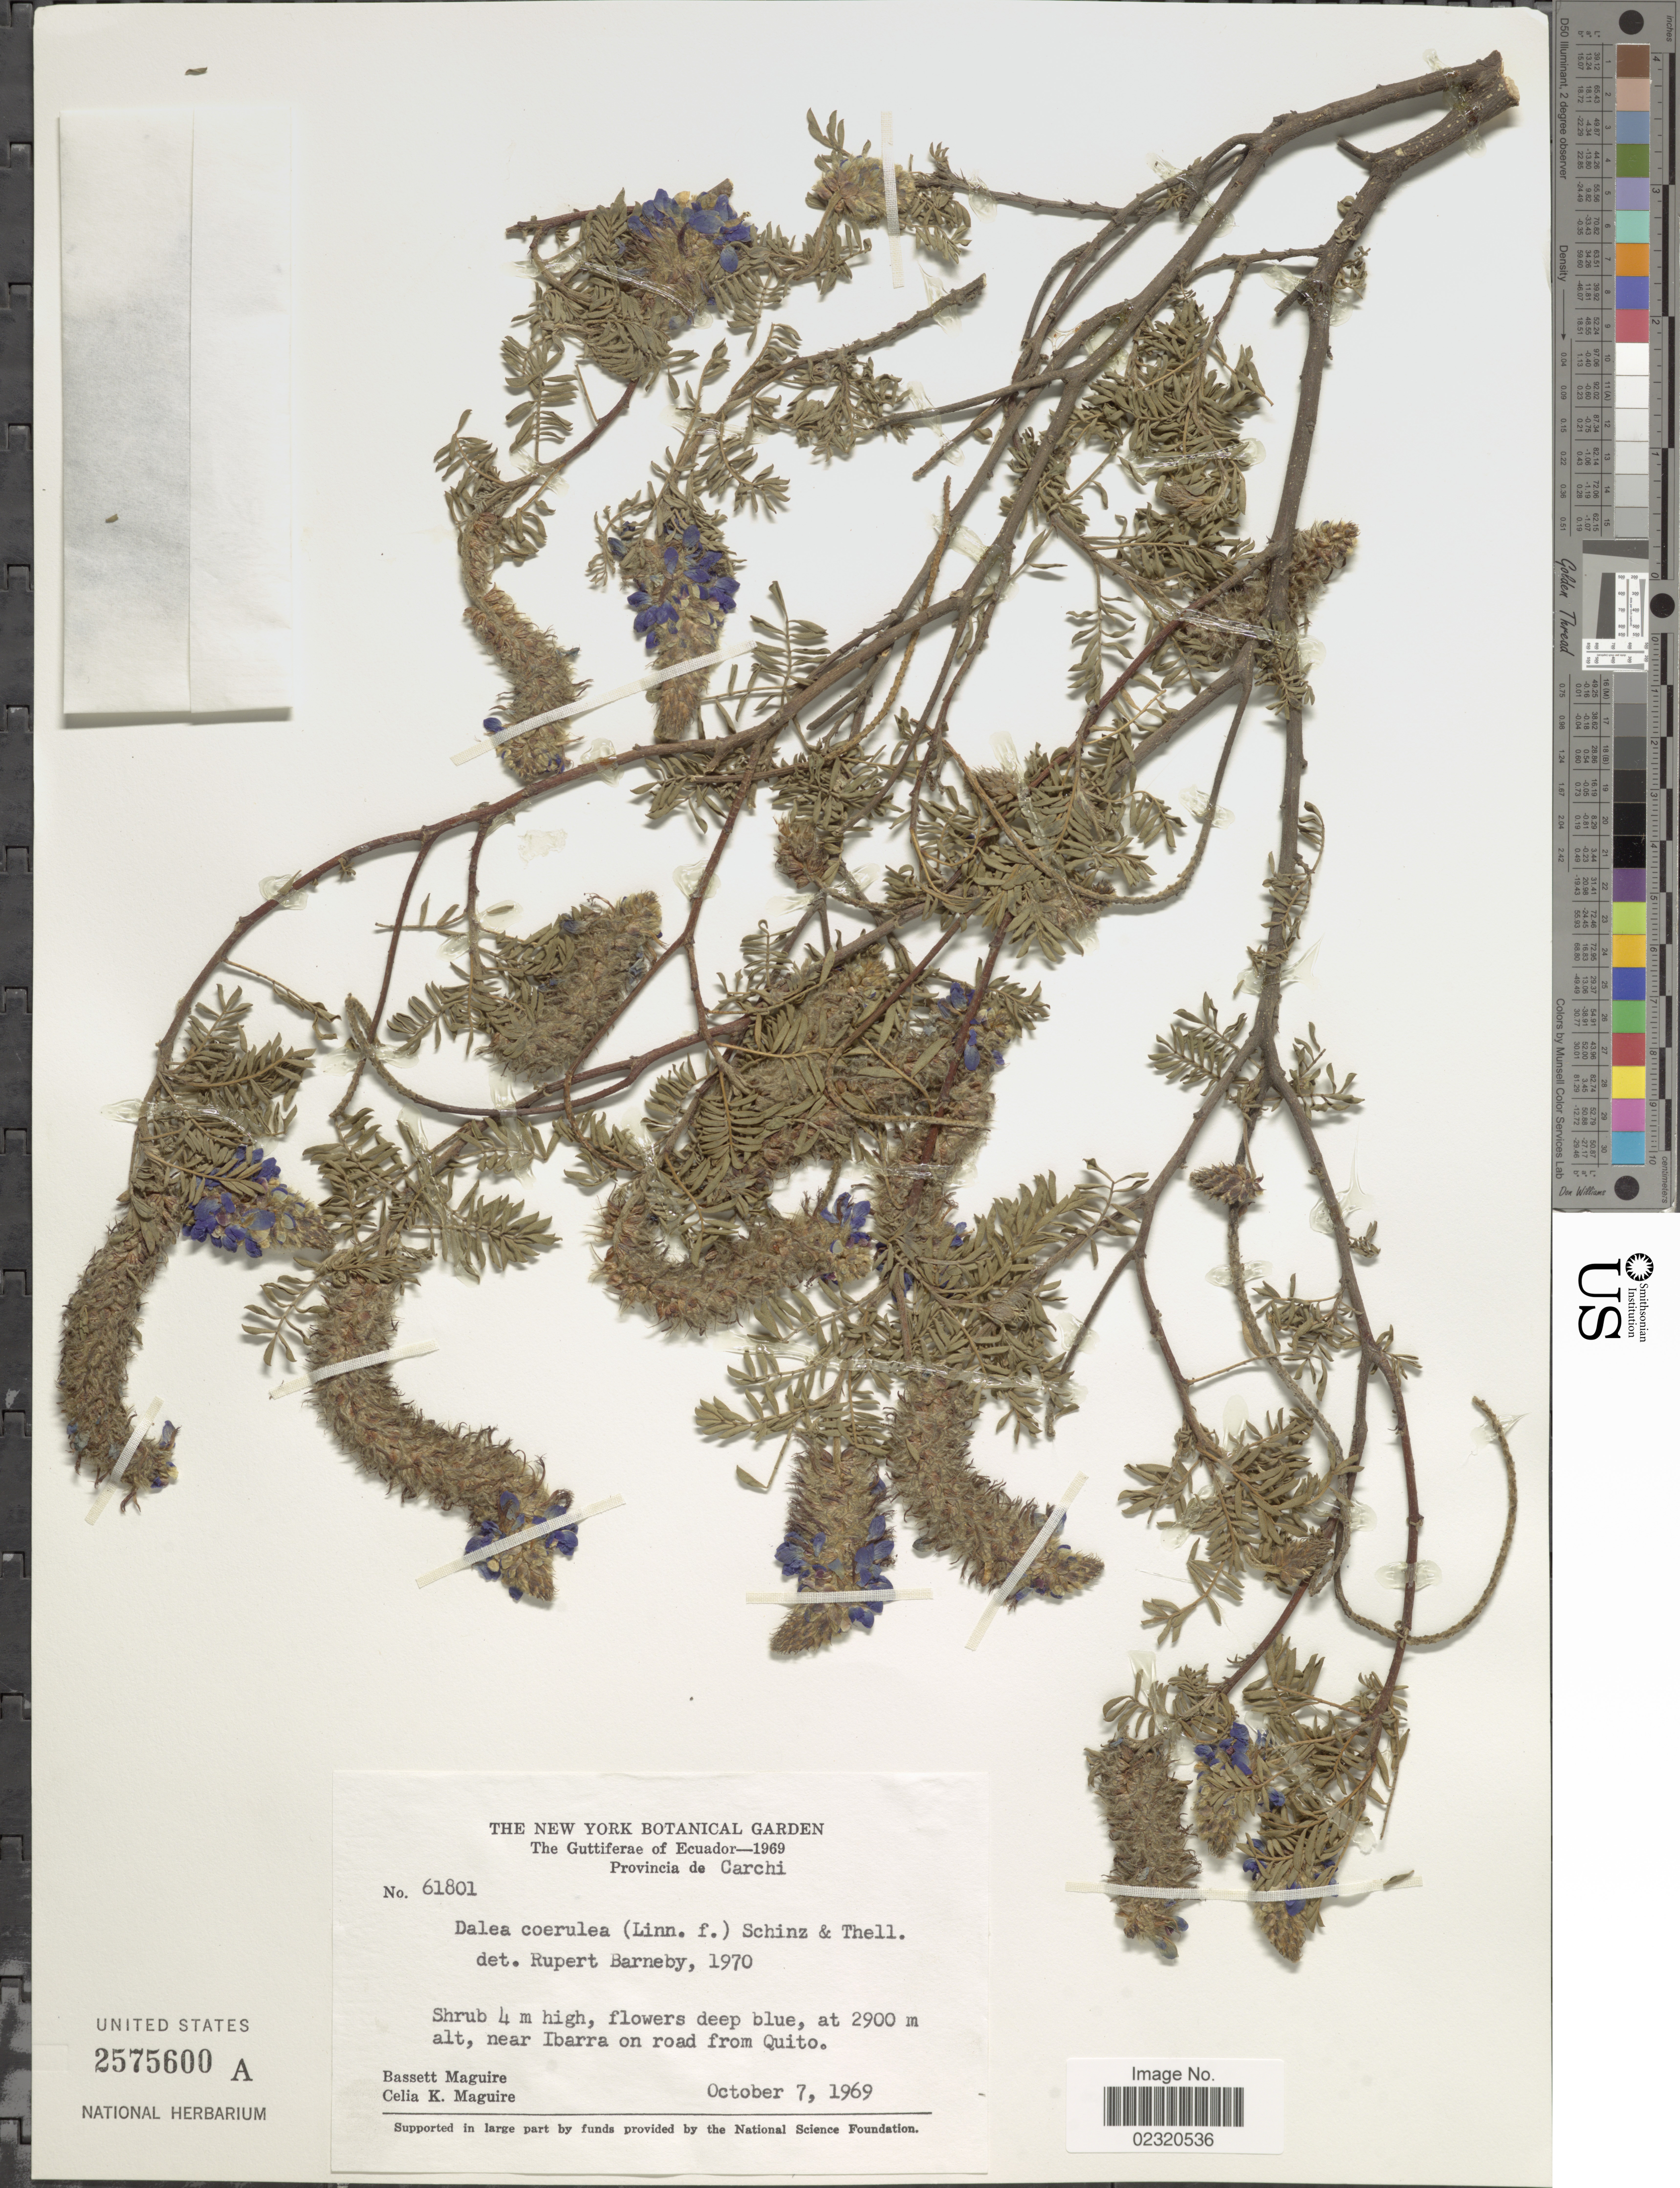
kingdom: Plantae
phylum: Tracheophyta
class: Magnoliopsida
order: Fabales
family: Fabaceae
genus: Dalea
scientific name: Dalea coerulea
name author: (L. f.) Schinz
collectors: B. Maguire & C. K. Maguire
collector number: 61801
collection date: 1969-10-07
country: Ecuador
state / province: Carchi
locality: The Guttiferae, near Ibarra on road from Quito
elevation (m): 2900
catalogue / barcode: US 2575600A